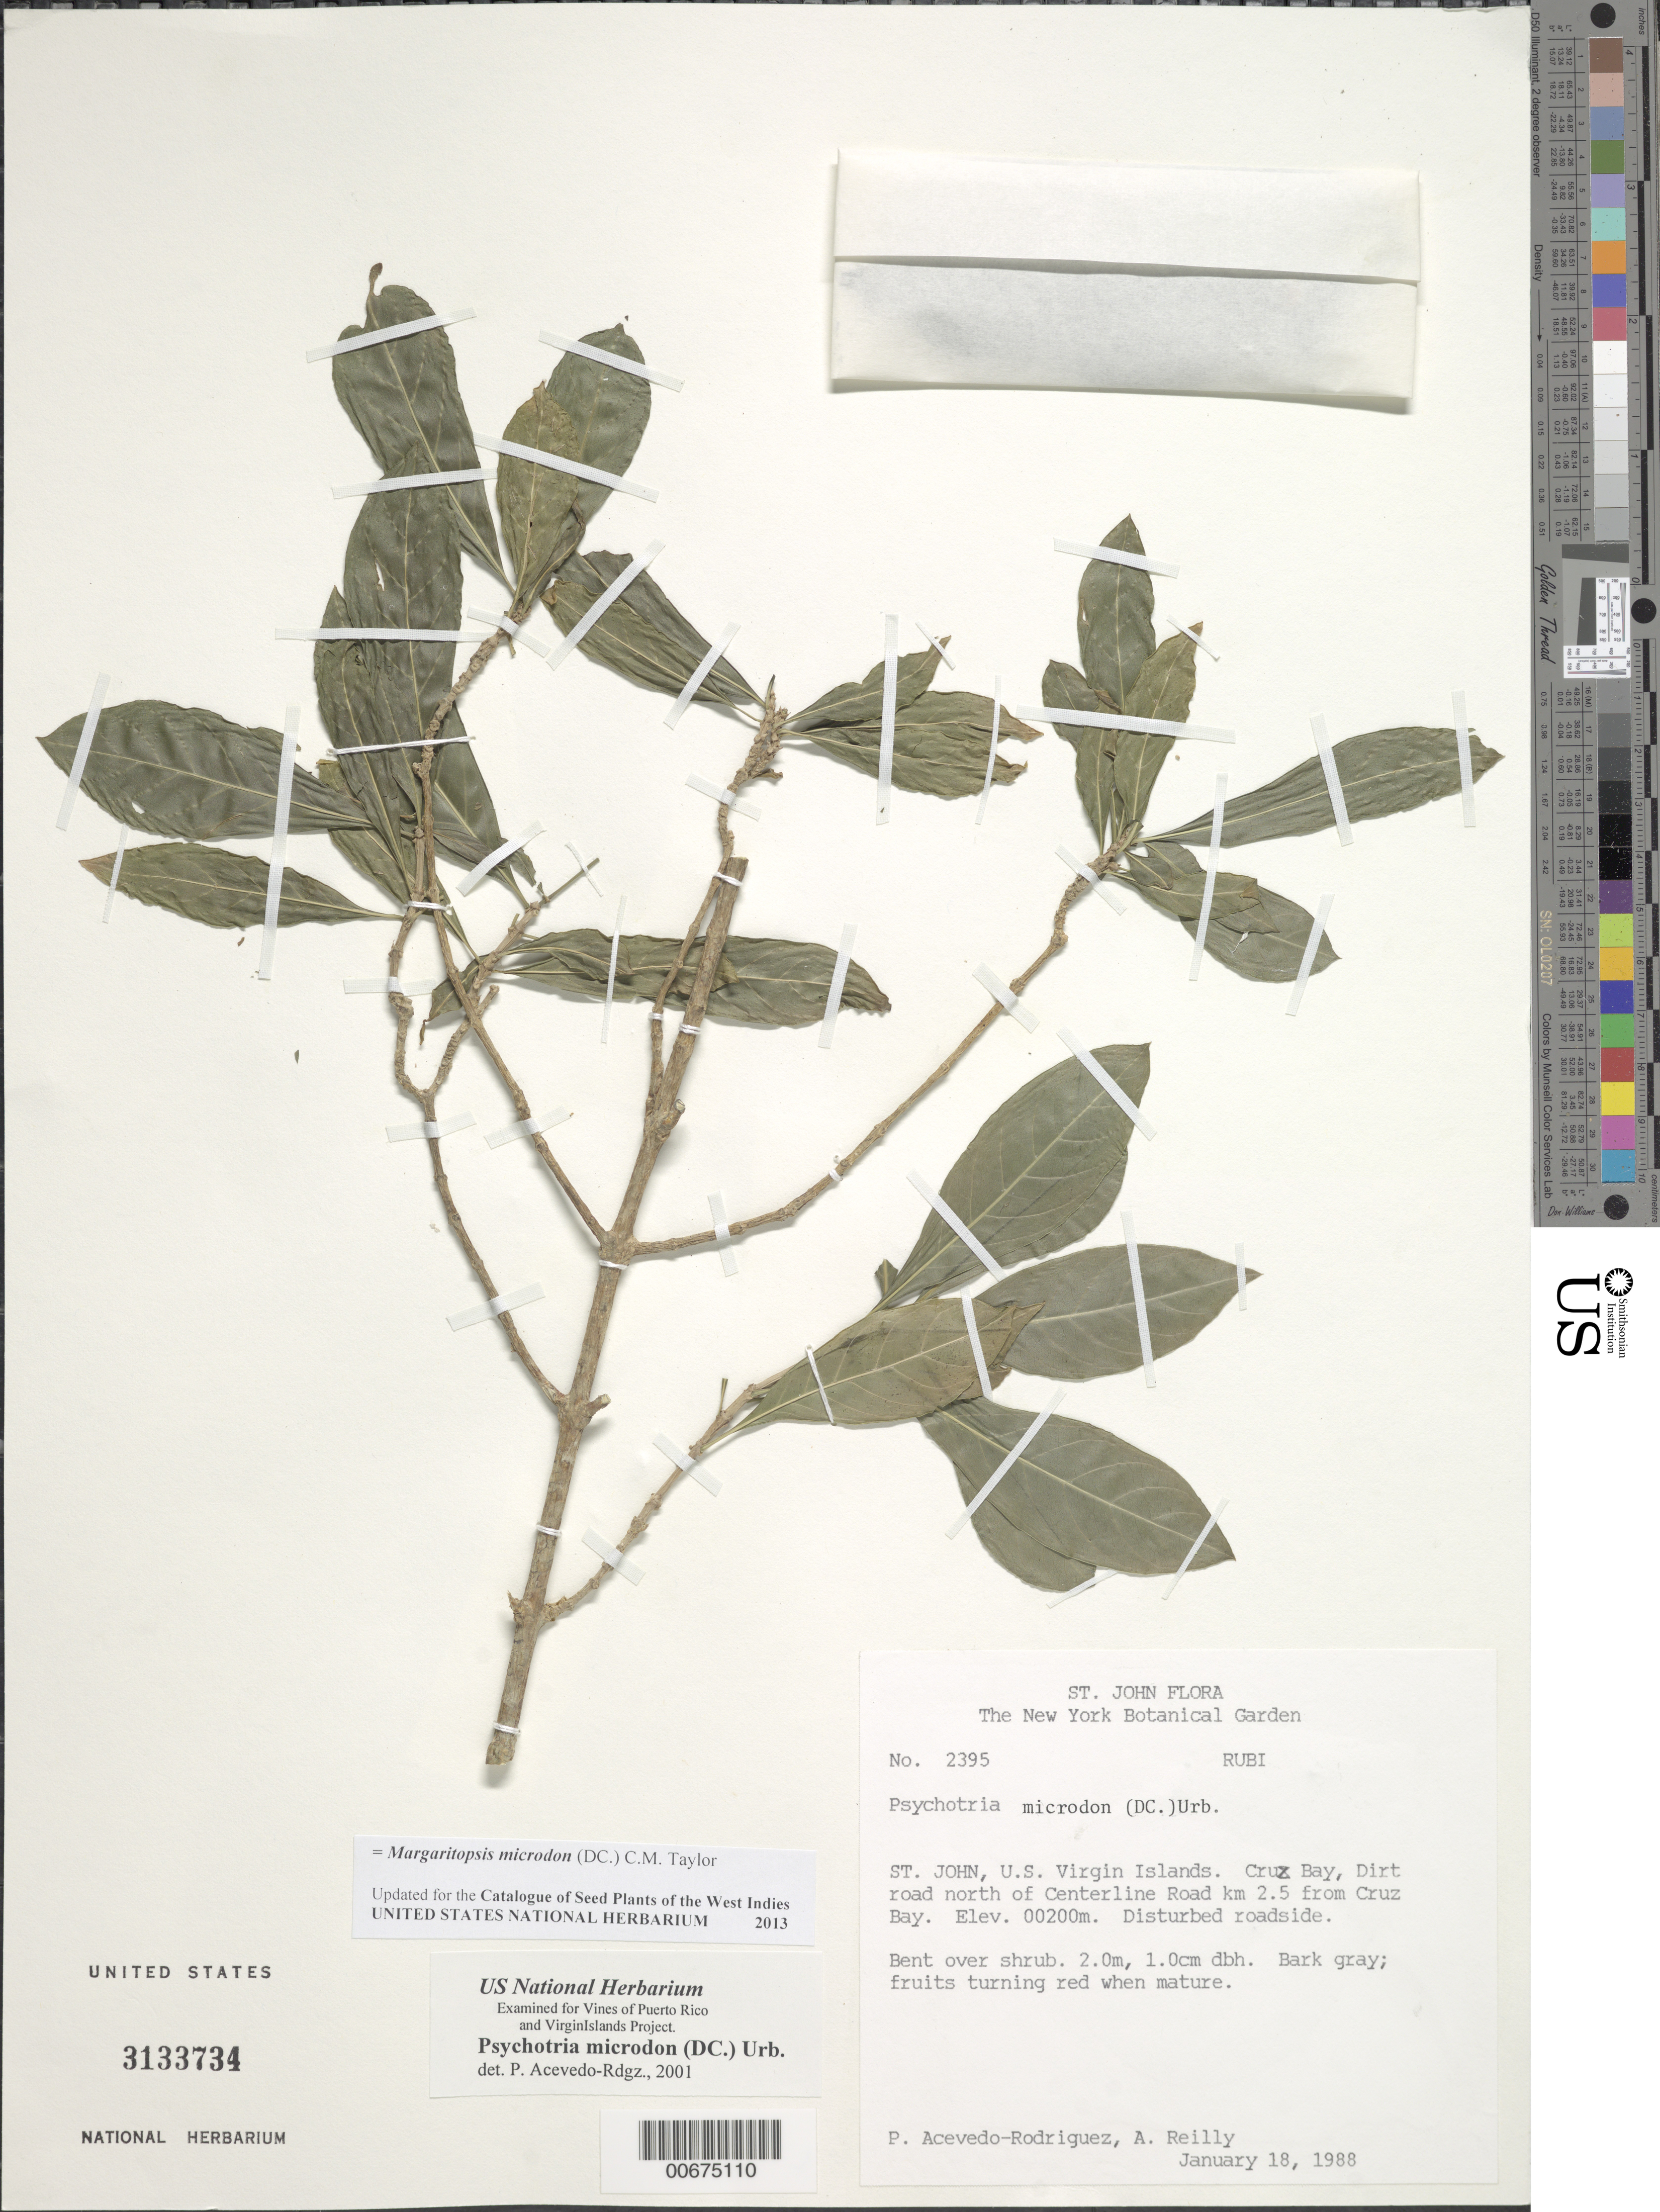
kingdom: Plantae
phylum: Tracheophyta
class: Magnoliopsida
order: Gentianales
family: Rubiaceae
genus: Margaritopsis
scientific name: Margaritopsis microdon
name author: (DC.) C.M. Taylor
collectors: P. Acevedo-Rodr.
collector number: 2395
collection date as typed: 18 Jan 1988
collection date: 1988-01-18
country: U.S. Virgin Islands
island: St. John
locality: Cruz Bay Quarter; dirt road north of Centerline Road at km 2.5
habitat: Disturbed roadside.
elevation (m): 200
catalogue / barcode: US 3133734